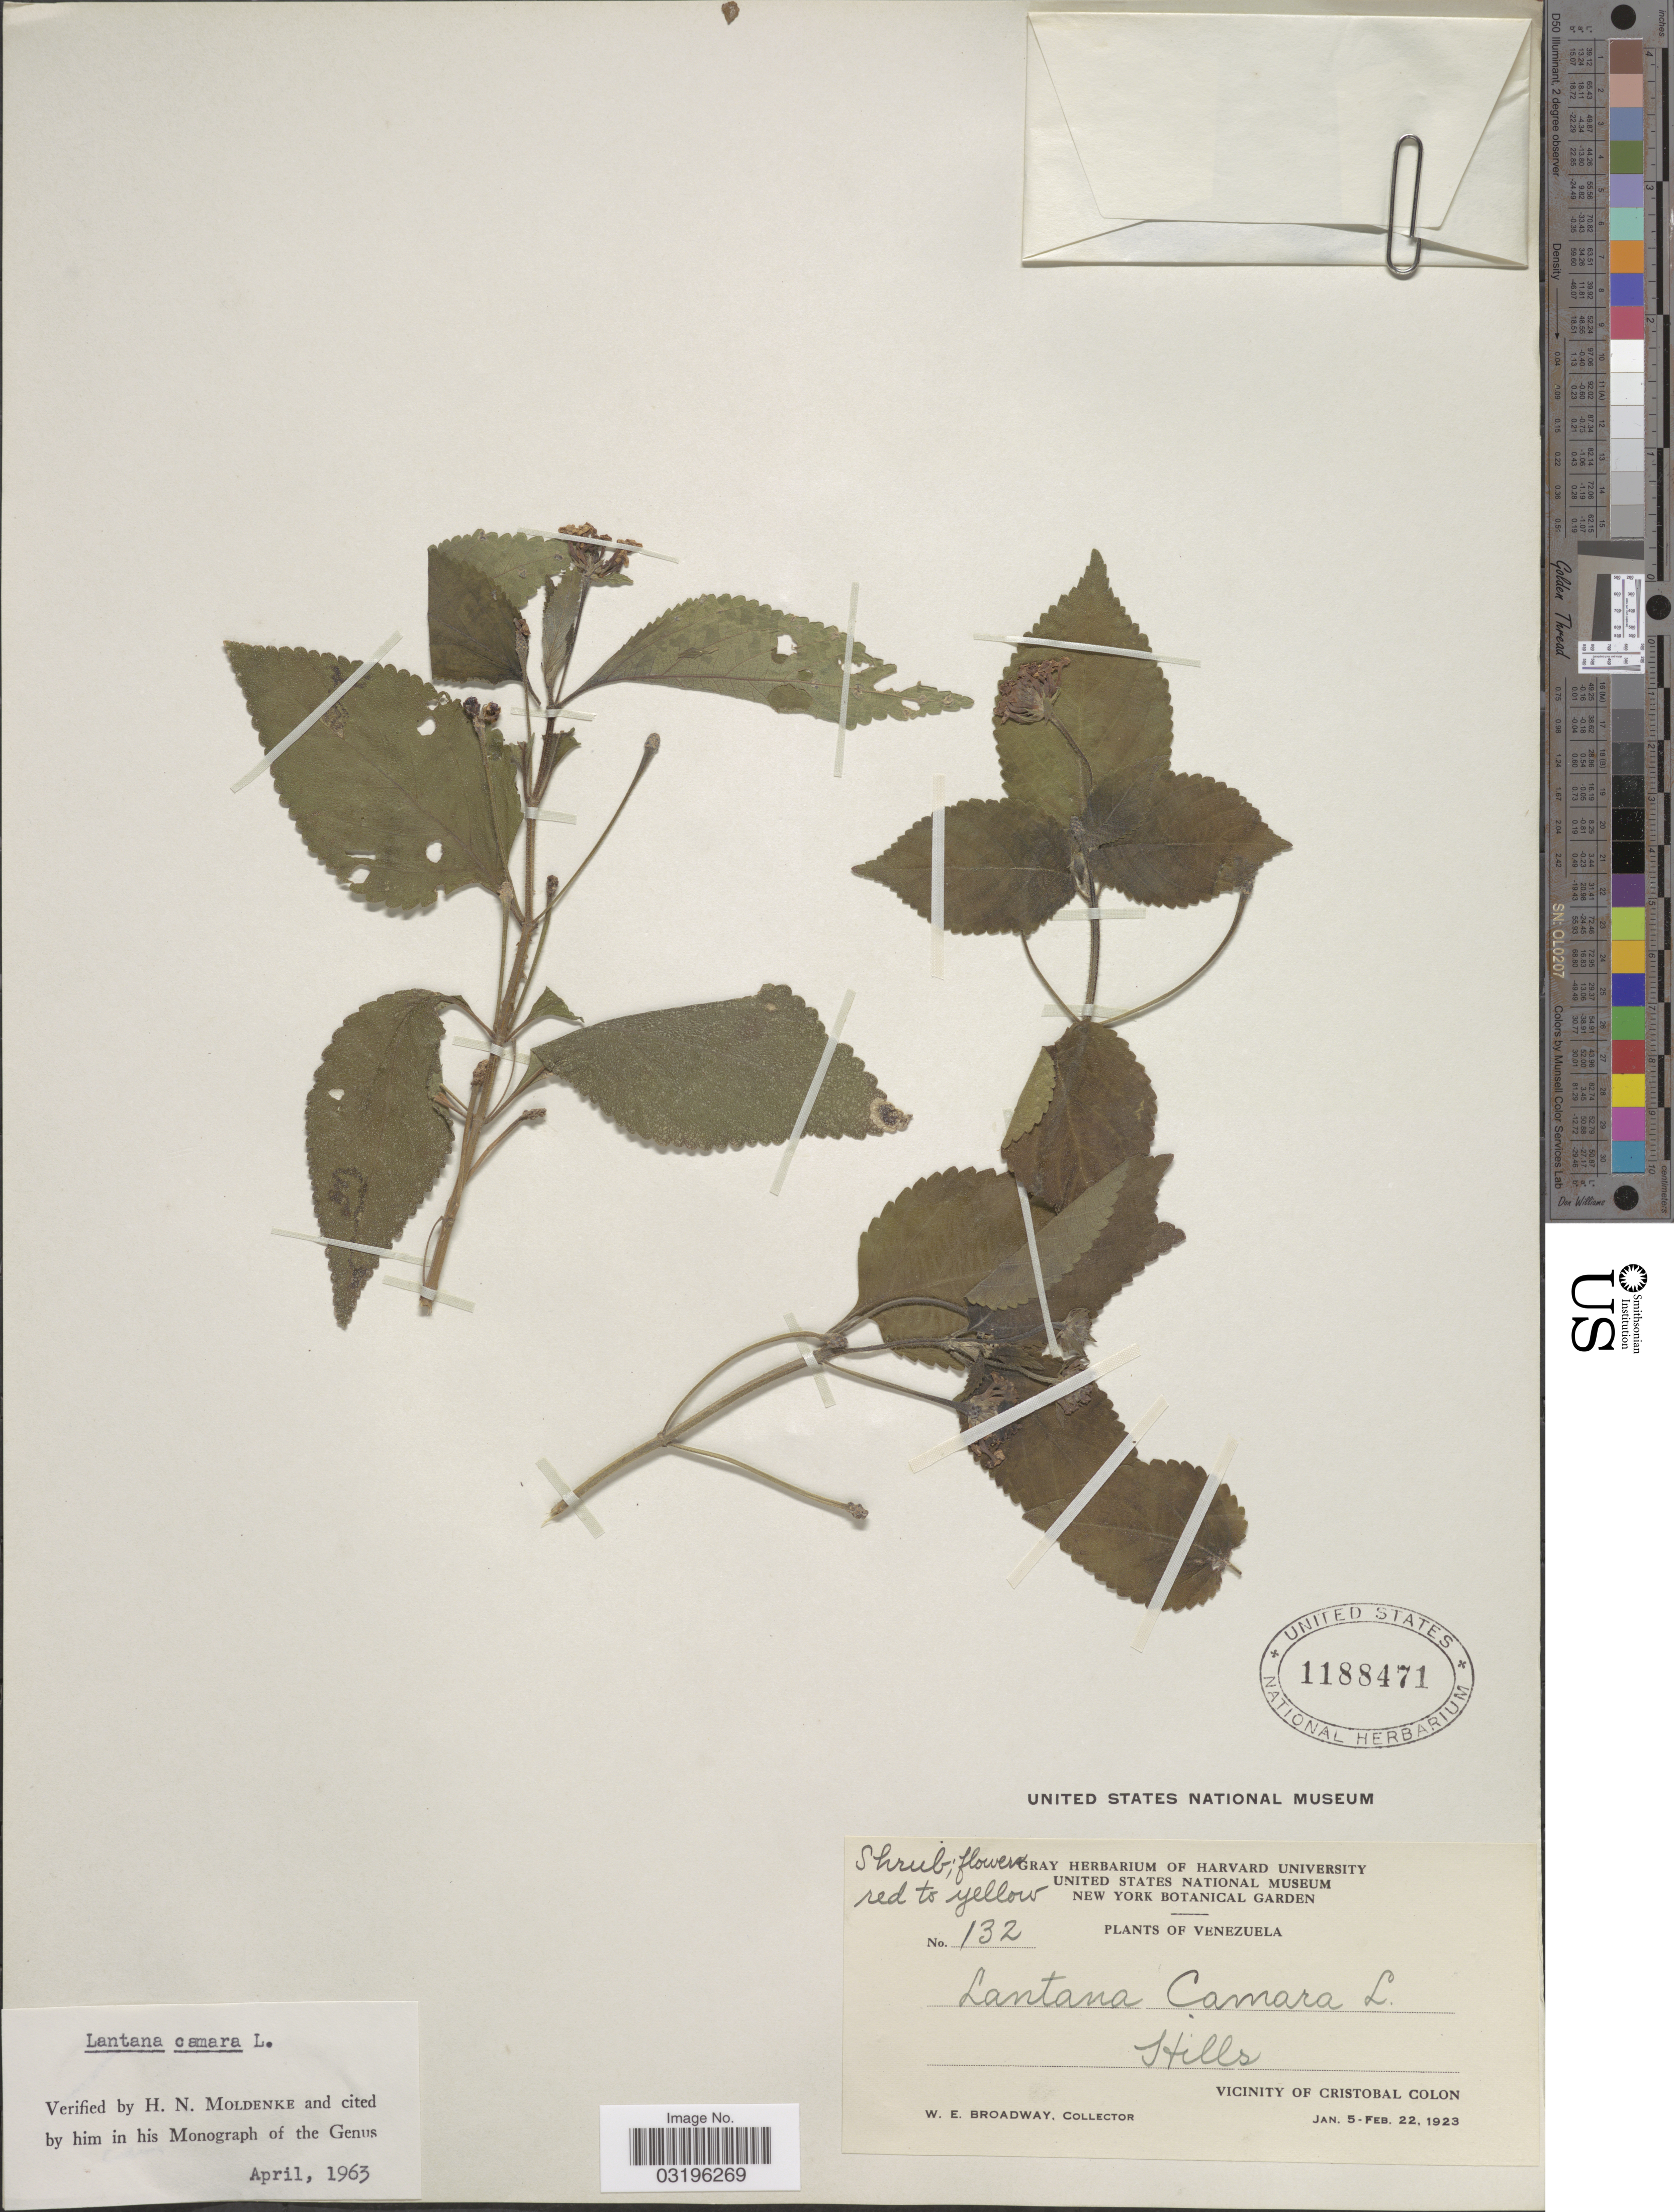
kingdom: Plantae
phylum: Tracheophyta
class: Magnoliopsida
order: Lamiales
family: Verbenaceae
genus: Lantana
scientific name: Lantana camara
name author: L.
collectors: W. E. Broadway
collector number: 132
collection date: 1923-01-05/1923-02-22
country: Venezuela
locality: Hills. Vicinity of Cristobal Colon.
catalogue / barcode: US 1188471